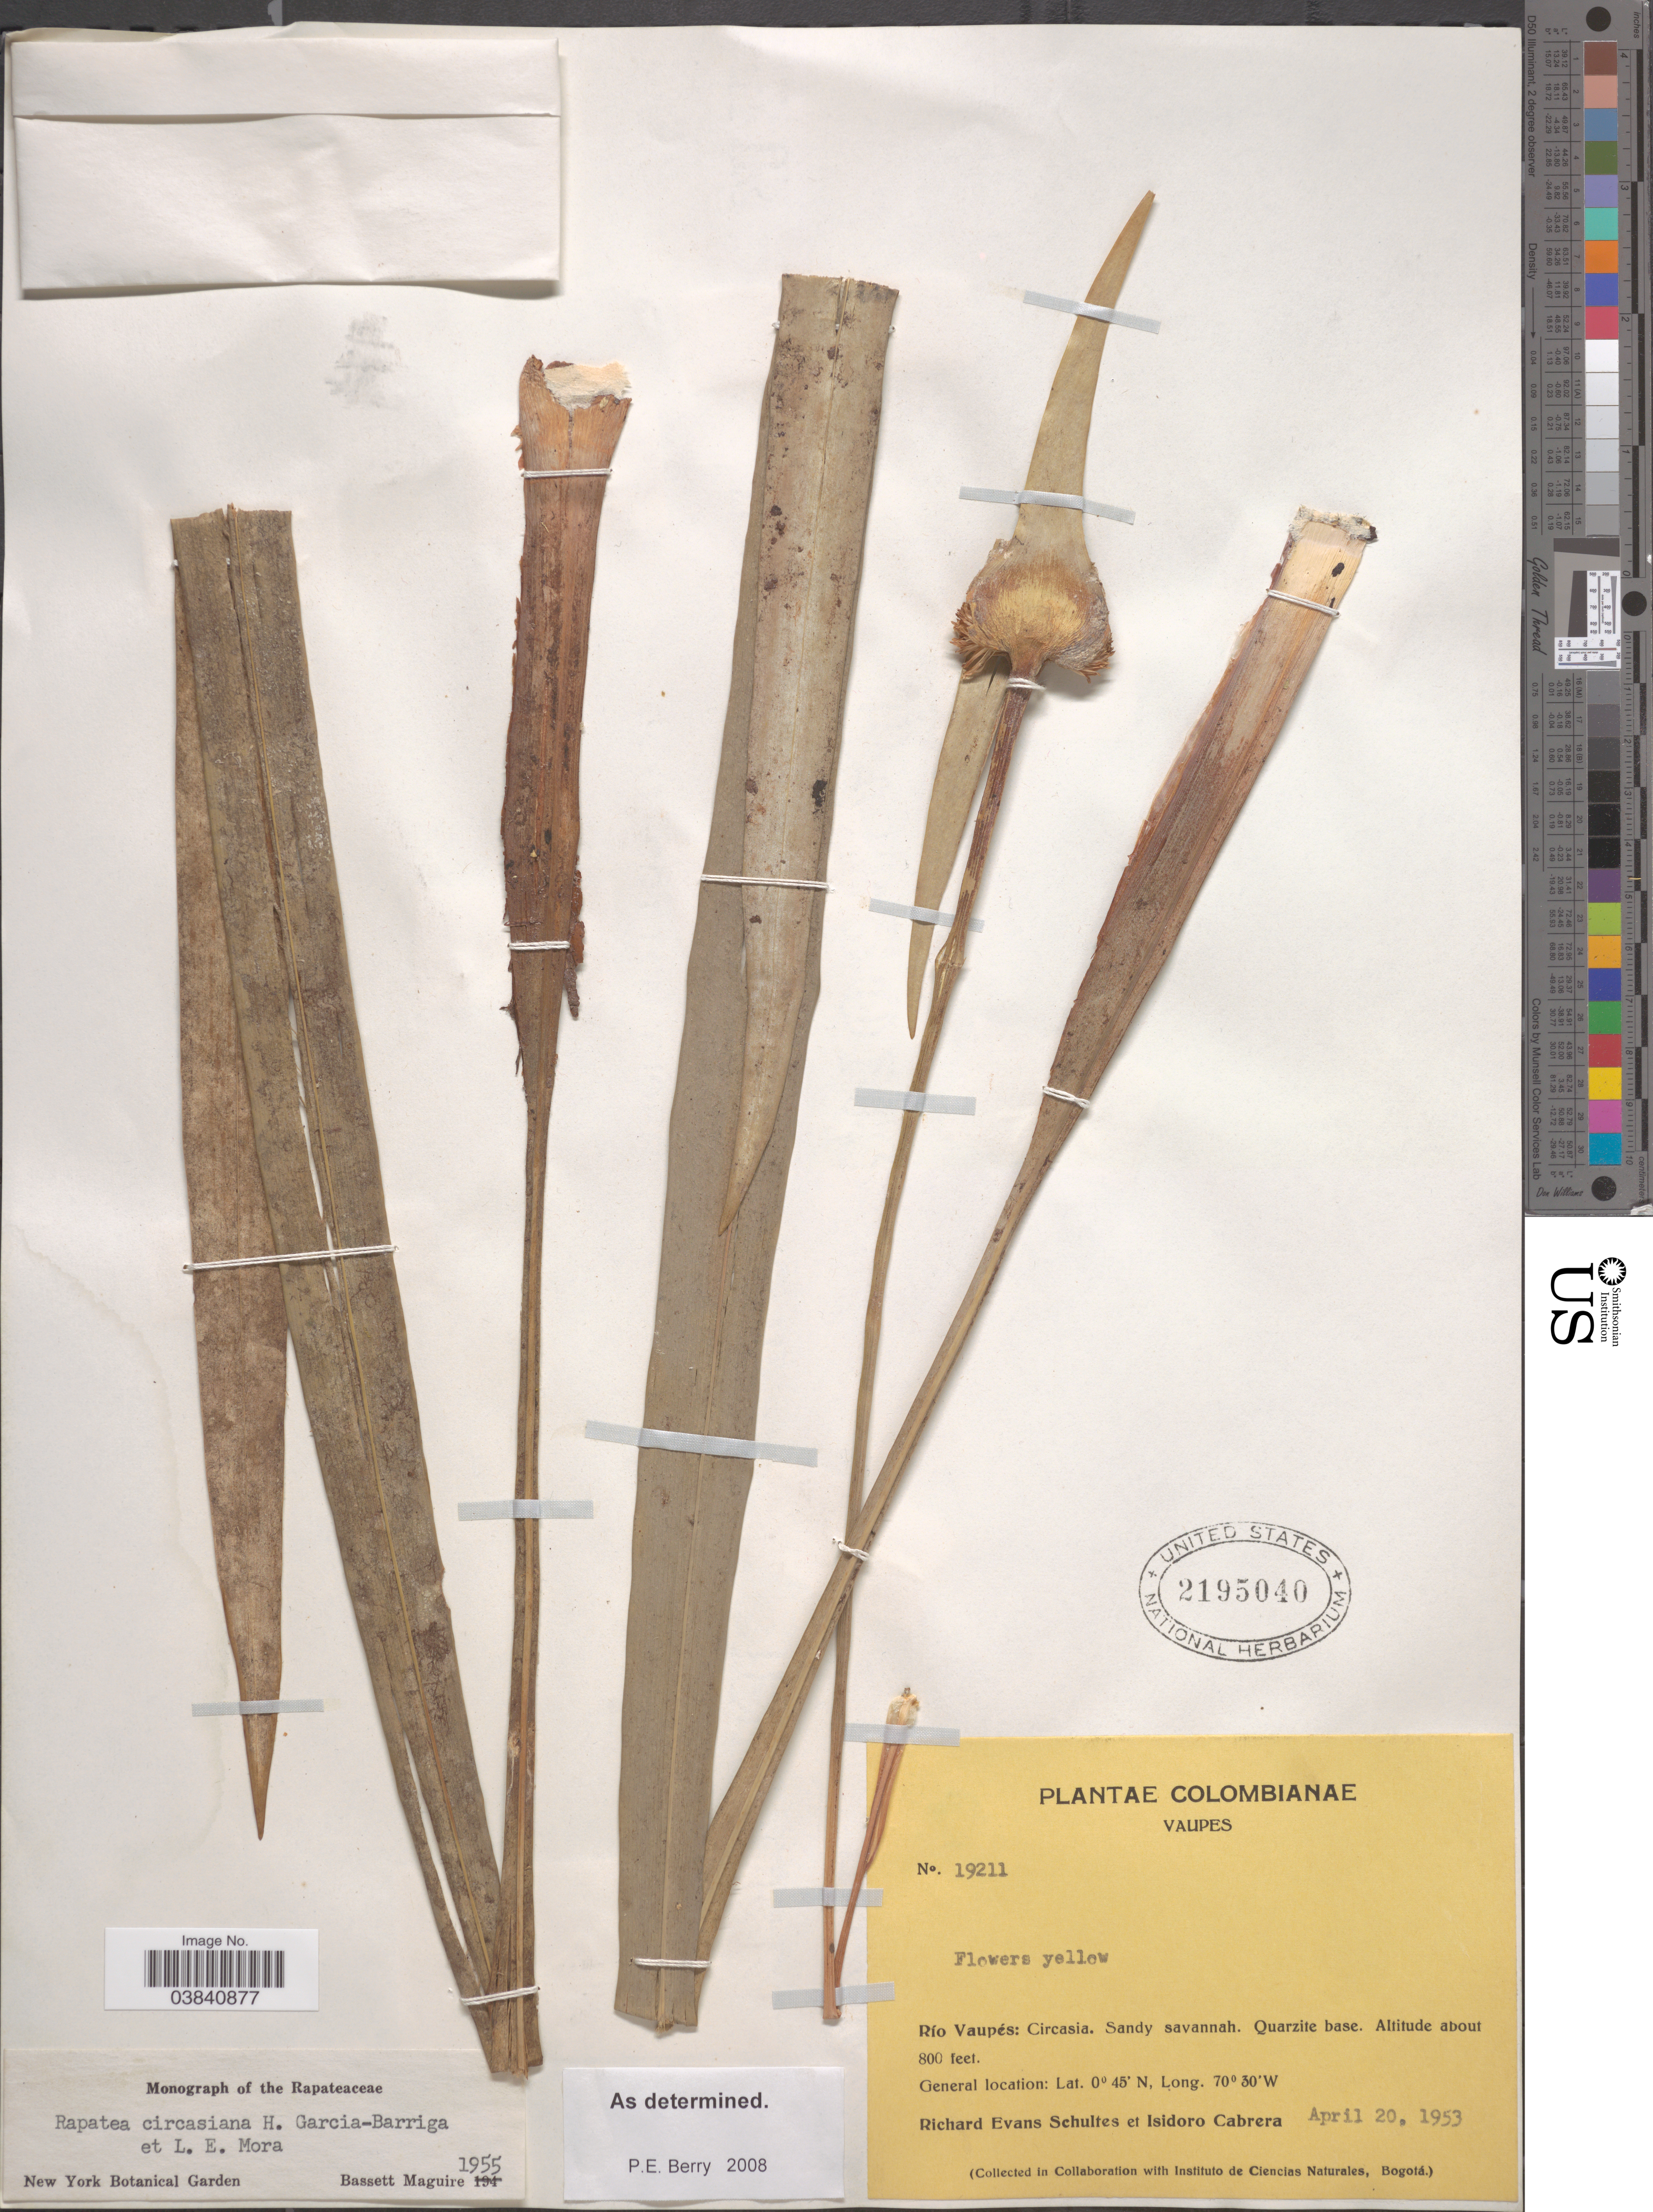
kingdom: Plantae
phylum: Tracheophyta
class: Liliopsida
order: Poales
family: Rapateaceae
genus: Rapatea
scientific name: Rapatea circasiana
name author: García-Barr. & L.E. Mora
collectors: R. E. Schultes & I. Cabrera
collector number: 19211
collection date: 1953-04-20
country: Colombia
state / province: Vaupés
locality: Río Vaupés: Circasia.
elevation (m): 244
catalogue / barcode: US 2195040